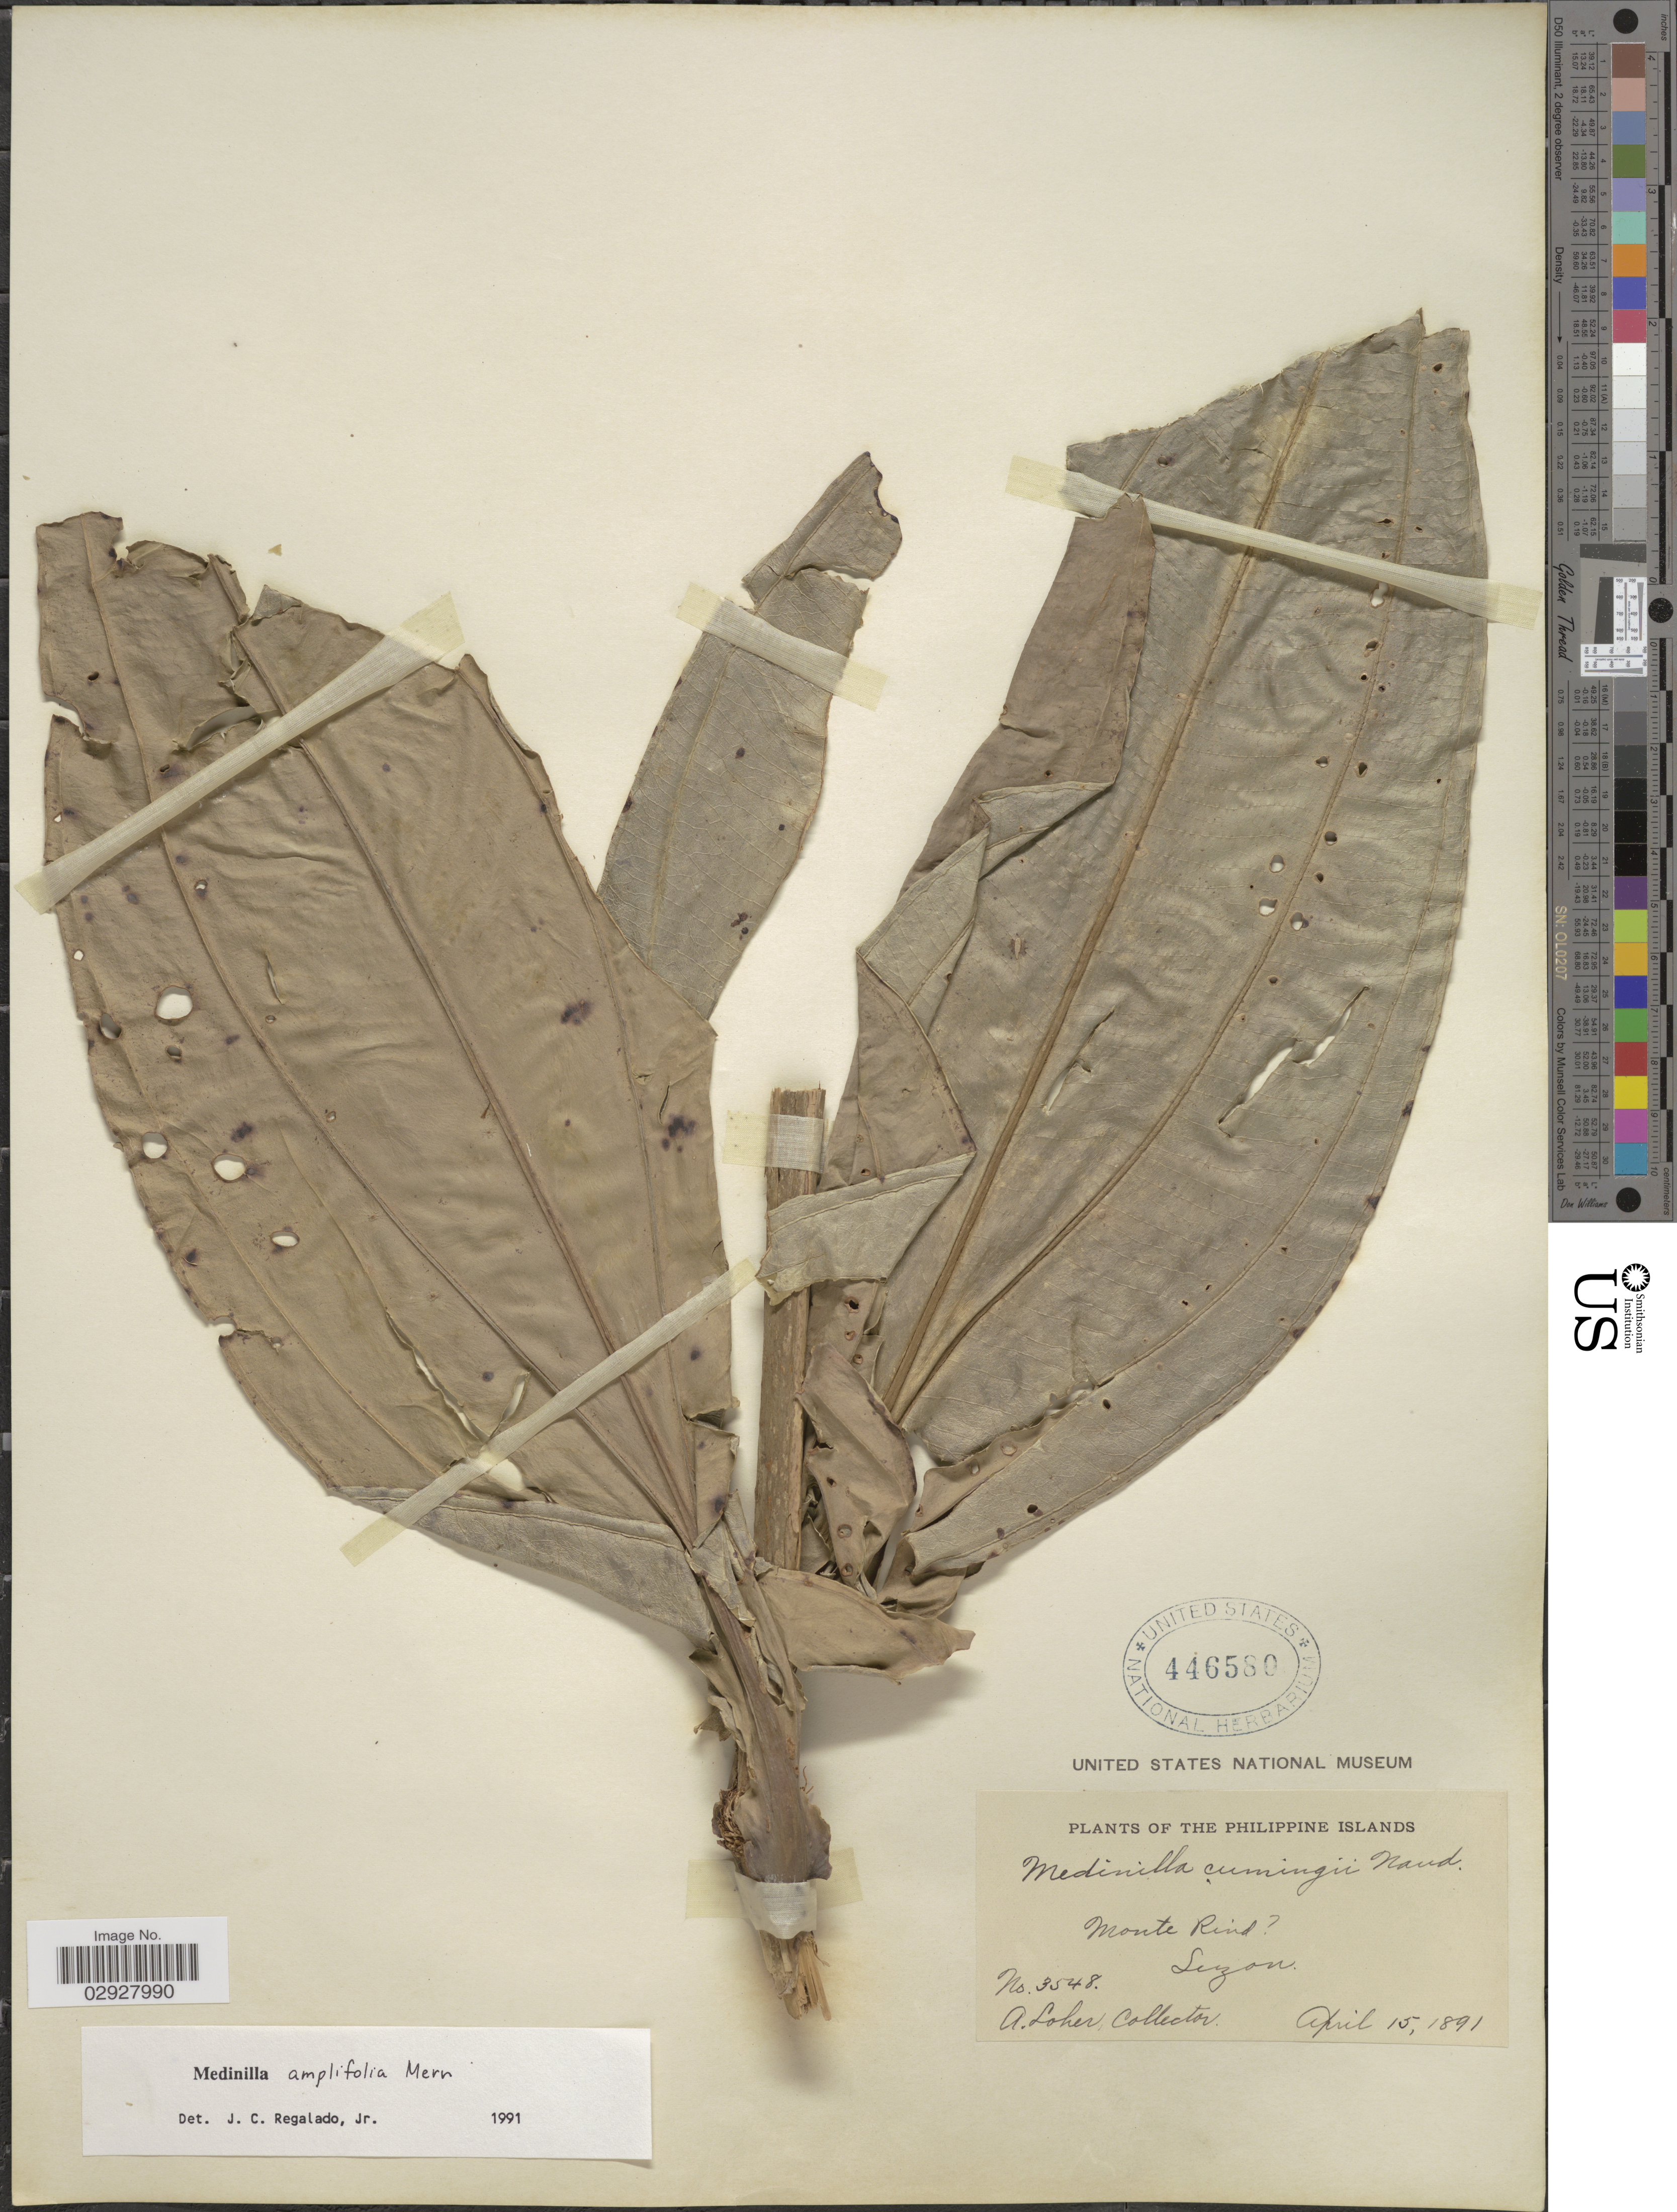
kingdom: Plantae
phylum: Tracheophyta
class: Magnoliopsida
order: Myrtales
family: Melastomataceae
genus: Medinilla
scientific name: Medinilla amplifolia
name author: Merr.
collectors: A. Loher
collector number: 3548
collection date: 1891-04-15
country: Philippines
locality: Monte Rind, Luzon.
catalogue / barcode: US 446580